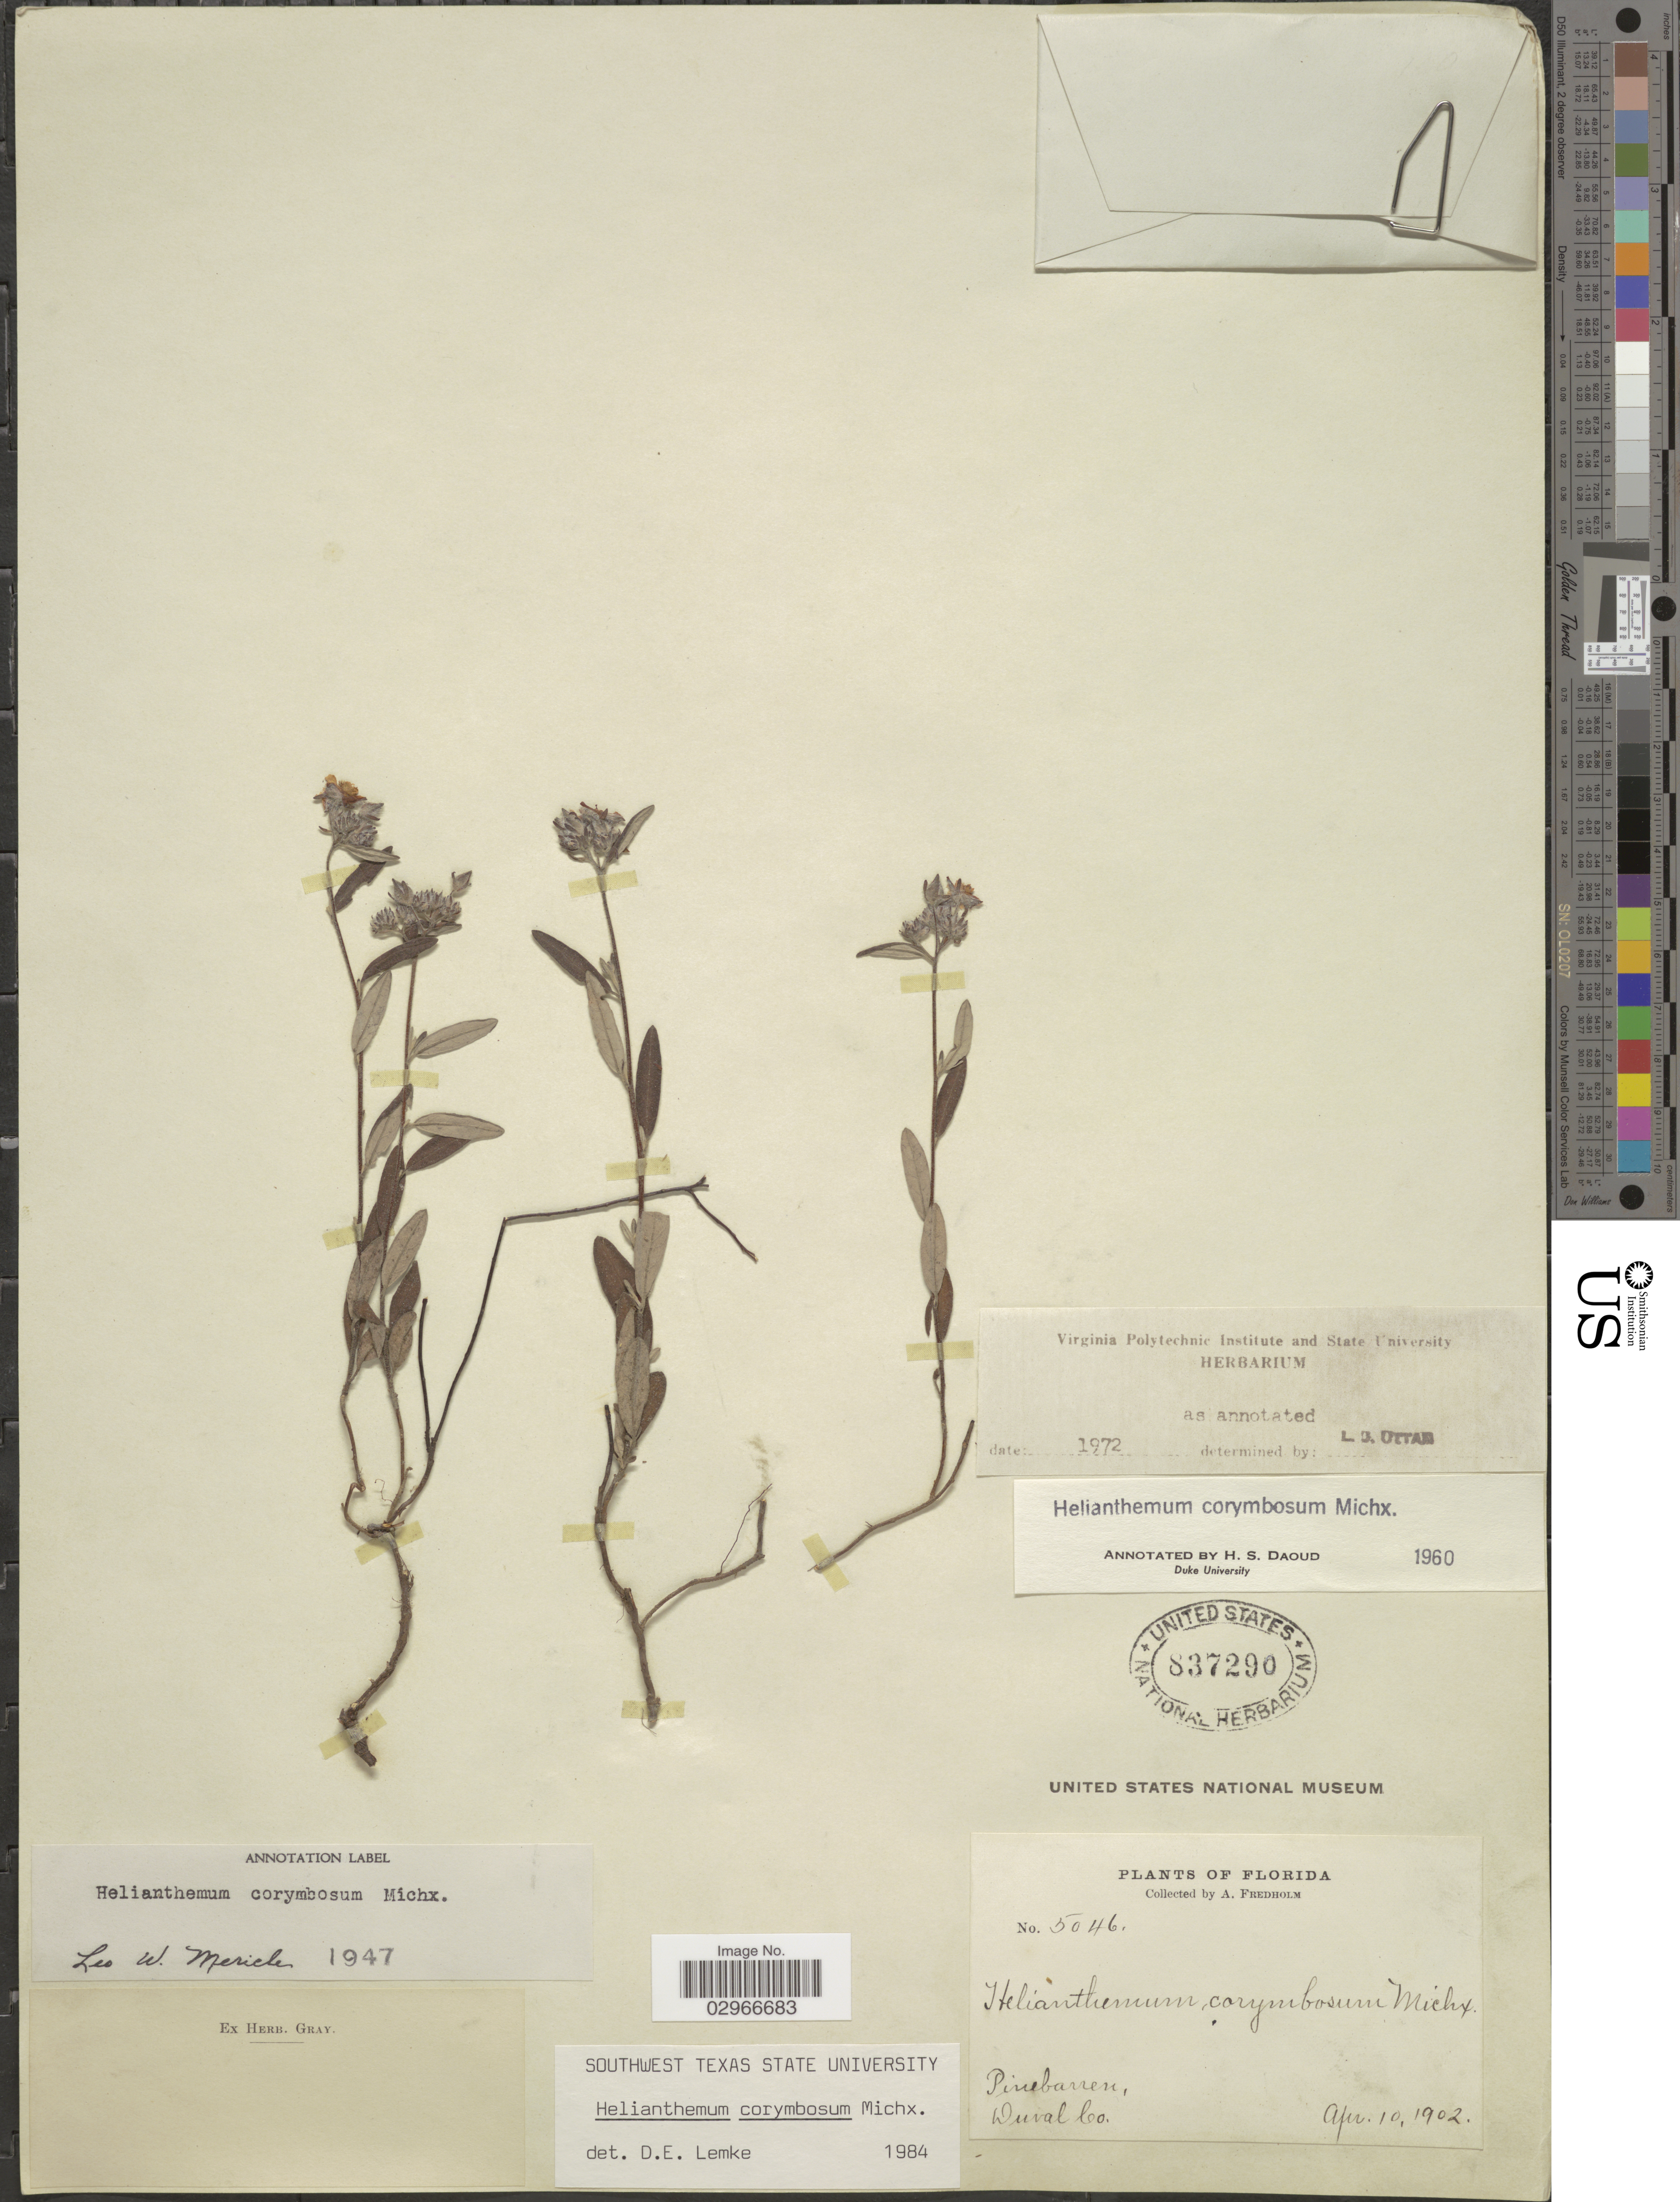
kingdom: Plantae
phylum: Tracheophyta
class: Magnoliopsida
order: Malvales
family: Cistaceae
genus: Helianthemum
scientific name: Helianthemum corymbosum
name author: Michx.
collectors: A. Fredholm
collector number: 5046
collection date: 1902-04-10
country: United States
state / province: Florida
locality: Duval Co.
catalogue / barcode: US 837290